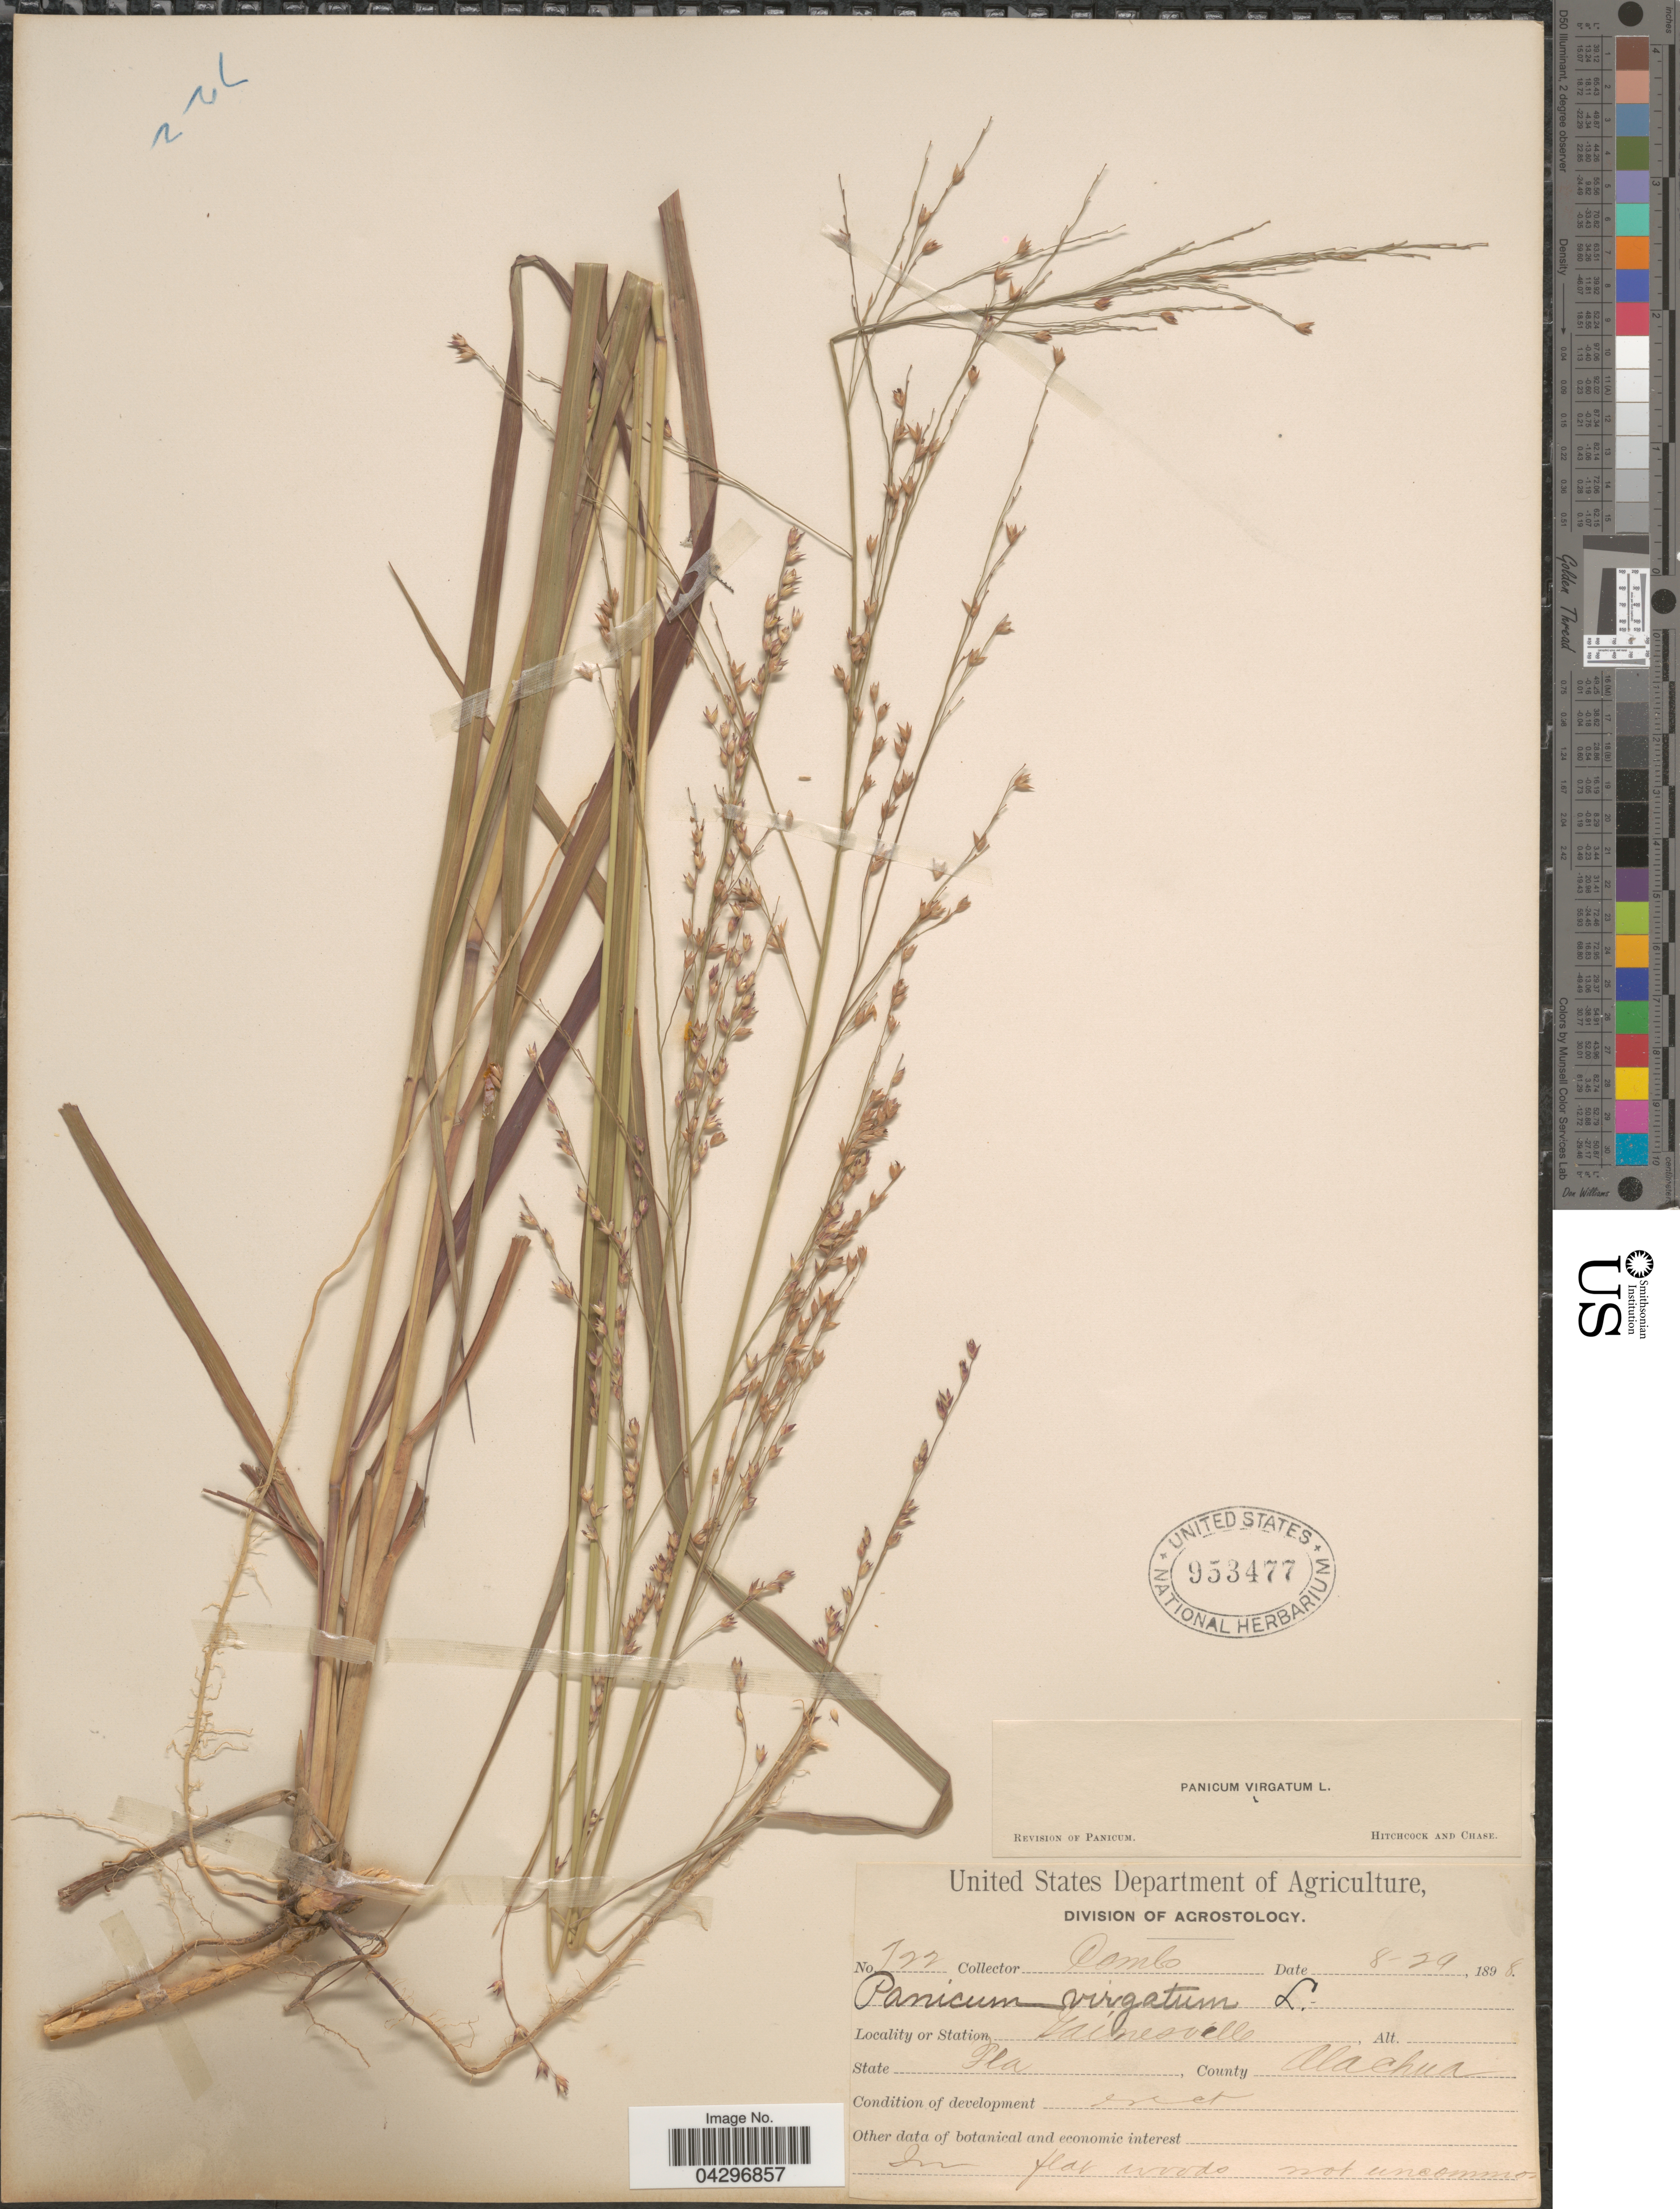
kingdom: Plantae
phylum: Tracheophyta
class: Liliopsida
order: Poales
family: Poaceae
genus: Panicum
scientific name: Panicum virgatum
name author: L.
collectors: -. Combs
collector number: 722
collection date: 1898-08-29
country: United States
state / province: Florida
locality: Gainesville. County Alachua.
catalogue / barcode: US 953477